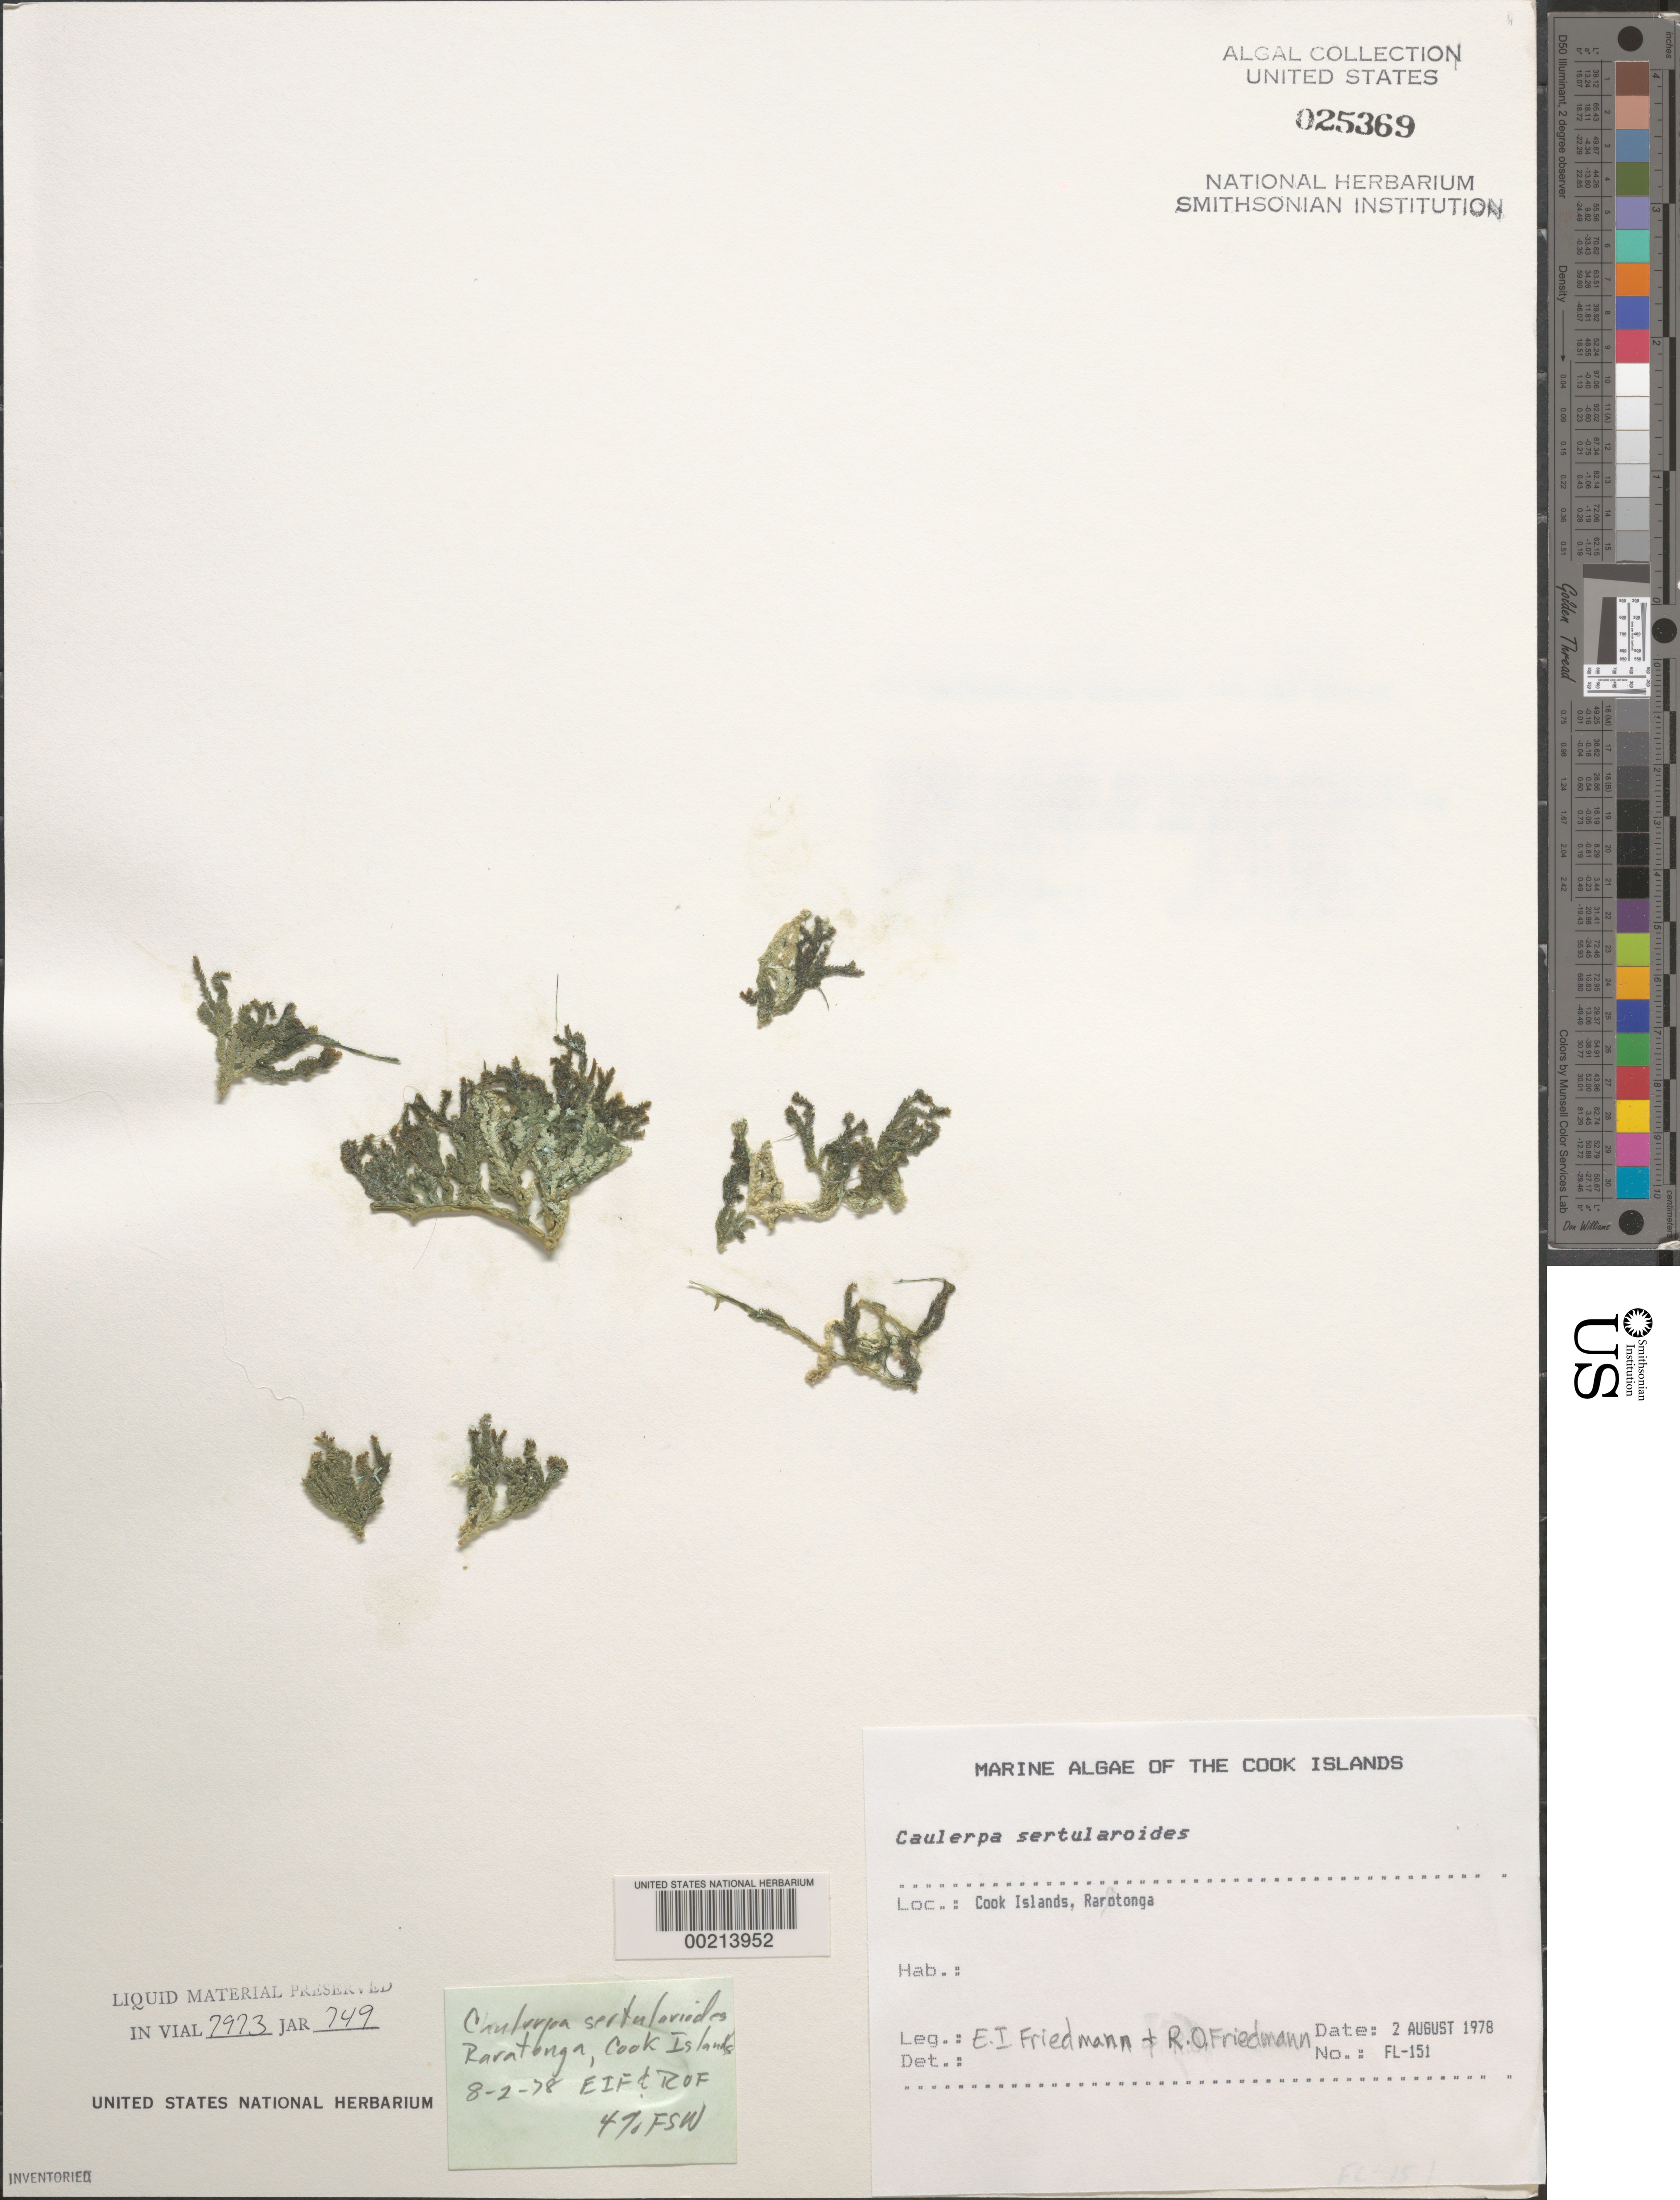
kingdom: Plantae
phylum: Chlorophyta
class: Ulvophyceae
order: Bryopsidales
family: Caulerpaceae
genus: Caulerpa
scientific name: Caulerpa sertularioides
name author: (S.G. Gmel.) M. Howe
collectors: E. Friedmann & R. Friedmann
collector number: Fl-151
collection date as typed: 02 Aug 1978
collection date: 1978-08-02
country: Cook Islands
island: Rarotonga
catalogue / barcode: US 25369